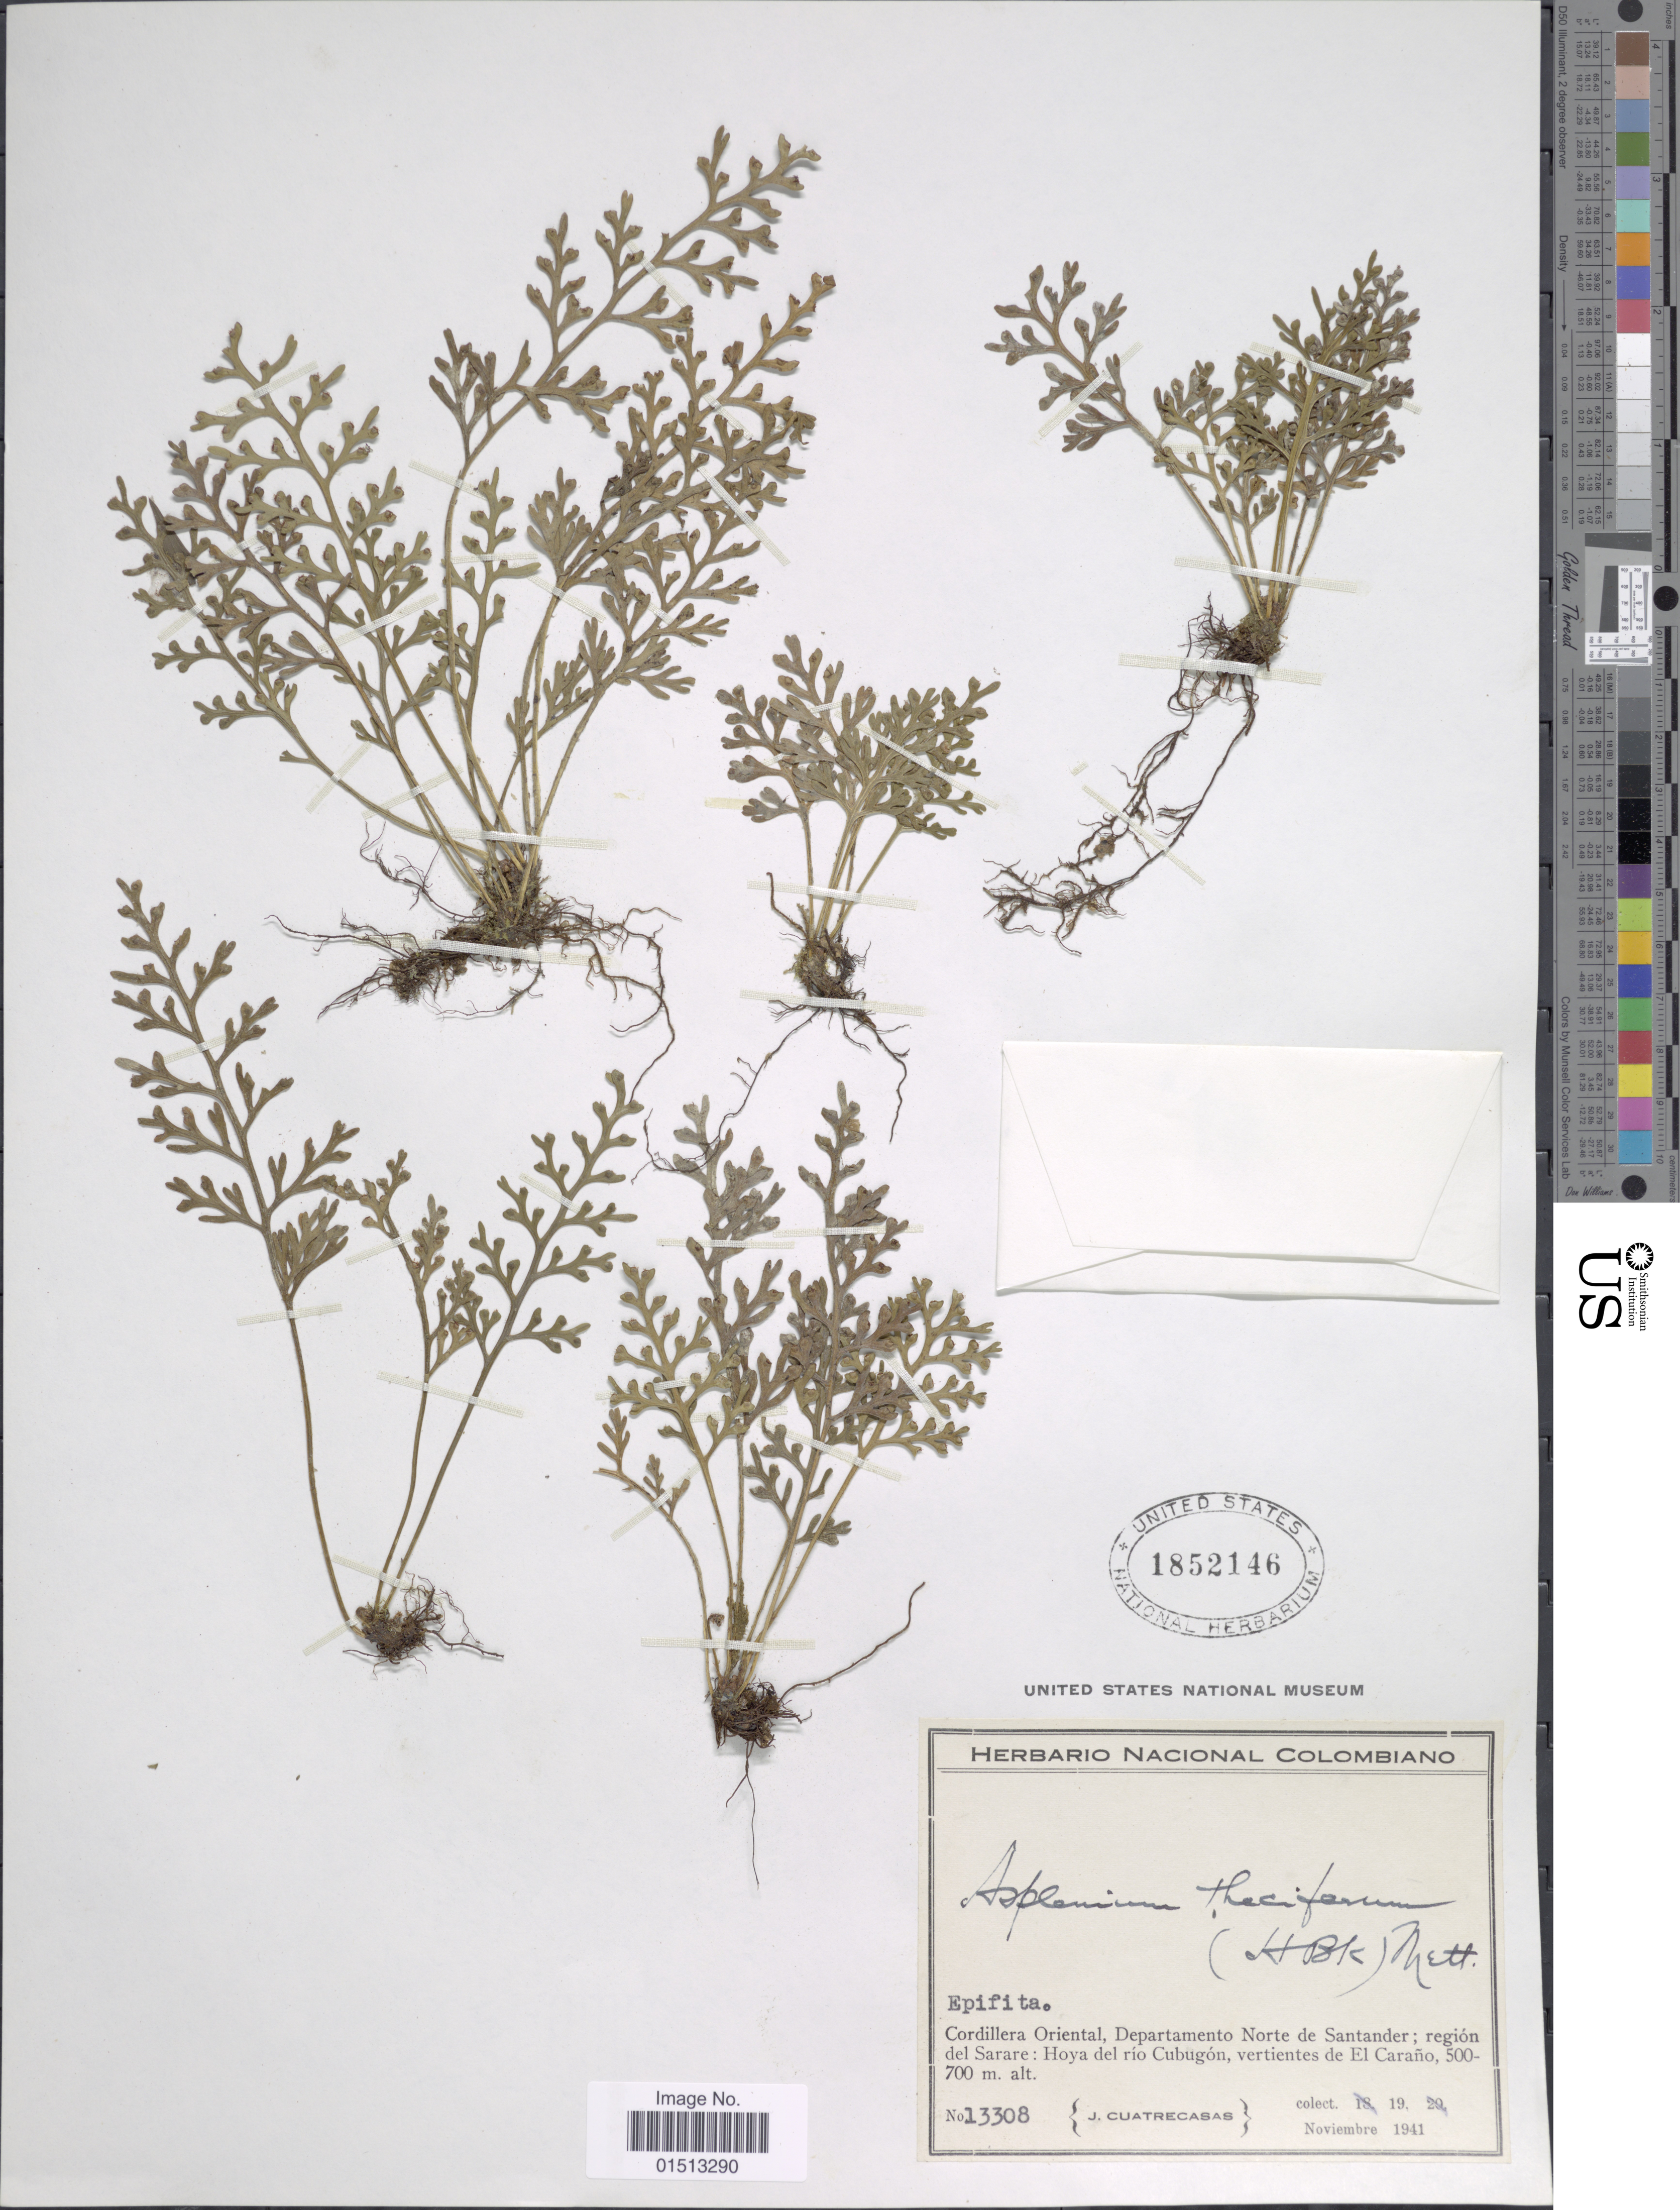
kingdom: Plantae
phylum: Tracheophyta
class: Polypodiopsida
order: Polypodiales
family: Aspleniaceae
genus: Asplenium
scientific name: Asplenium theciferum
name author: (Kunth) Mett.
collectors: J. Cuatrecasas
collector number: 13308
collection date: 1941-11-19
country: Colombia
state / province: Norte de Santander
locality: Cordillera Oriental, región del Sarare: hoya del rio Cubugón, vertientes de El Caraño.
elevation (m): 500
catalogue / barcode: US 1852146